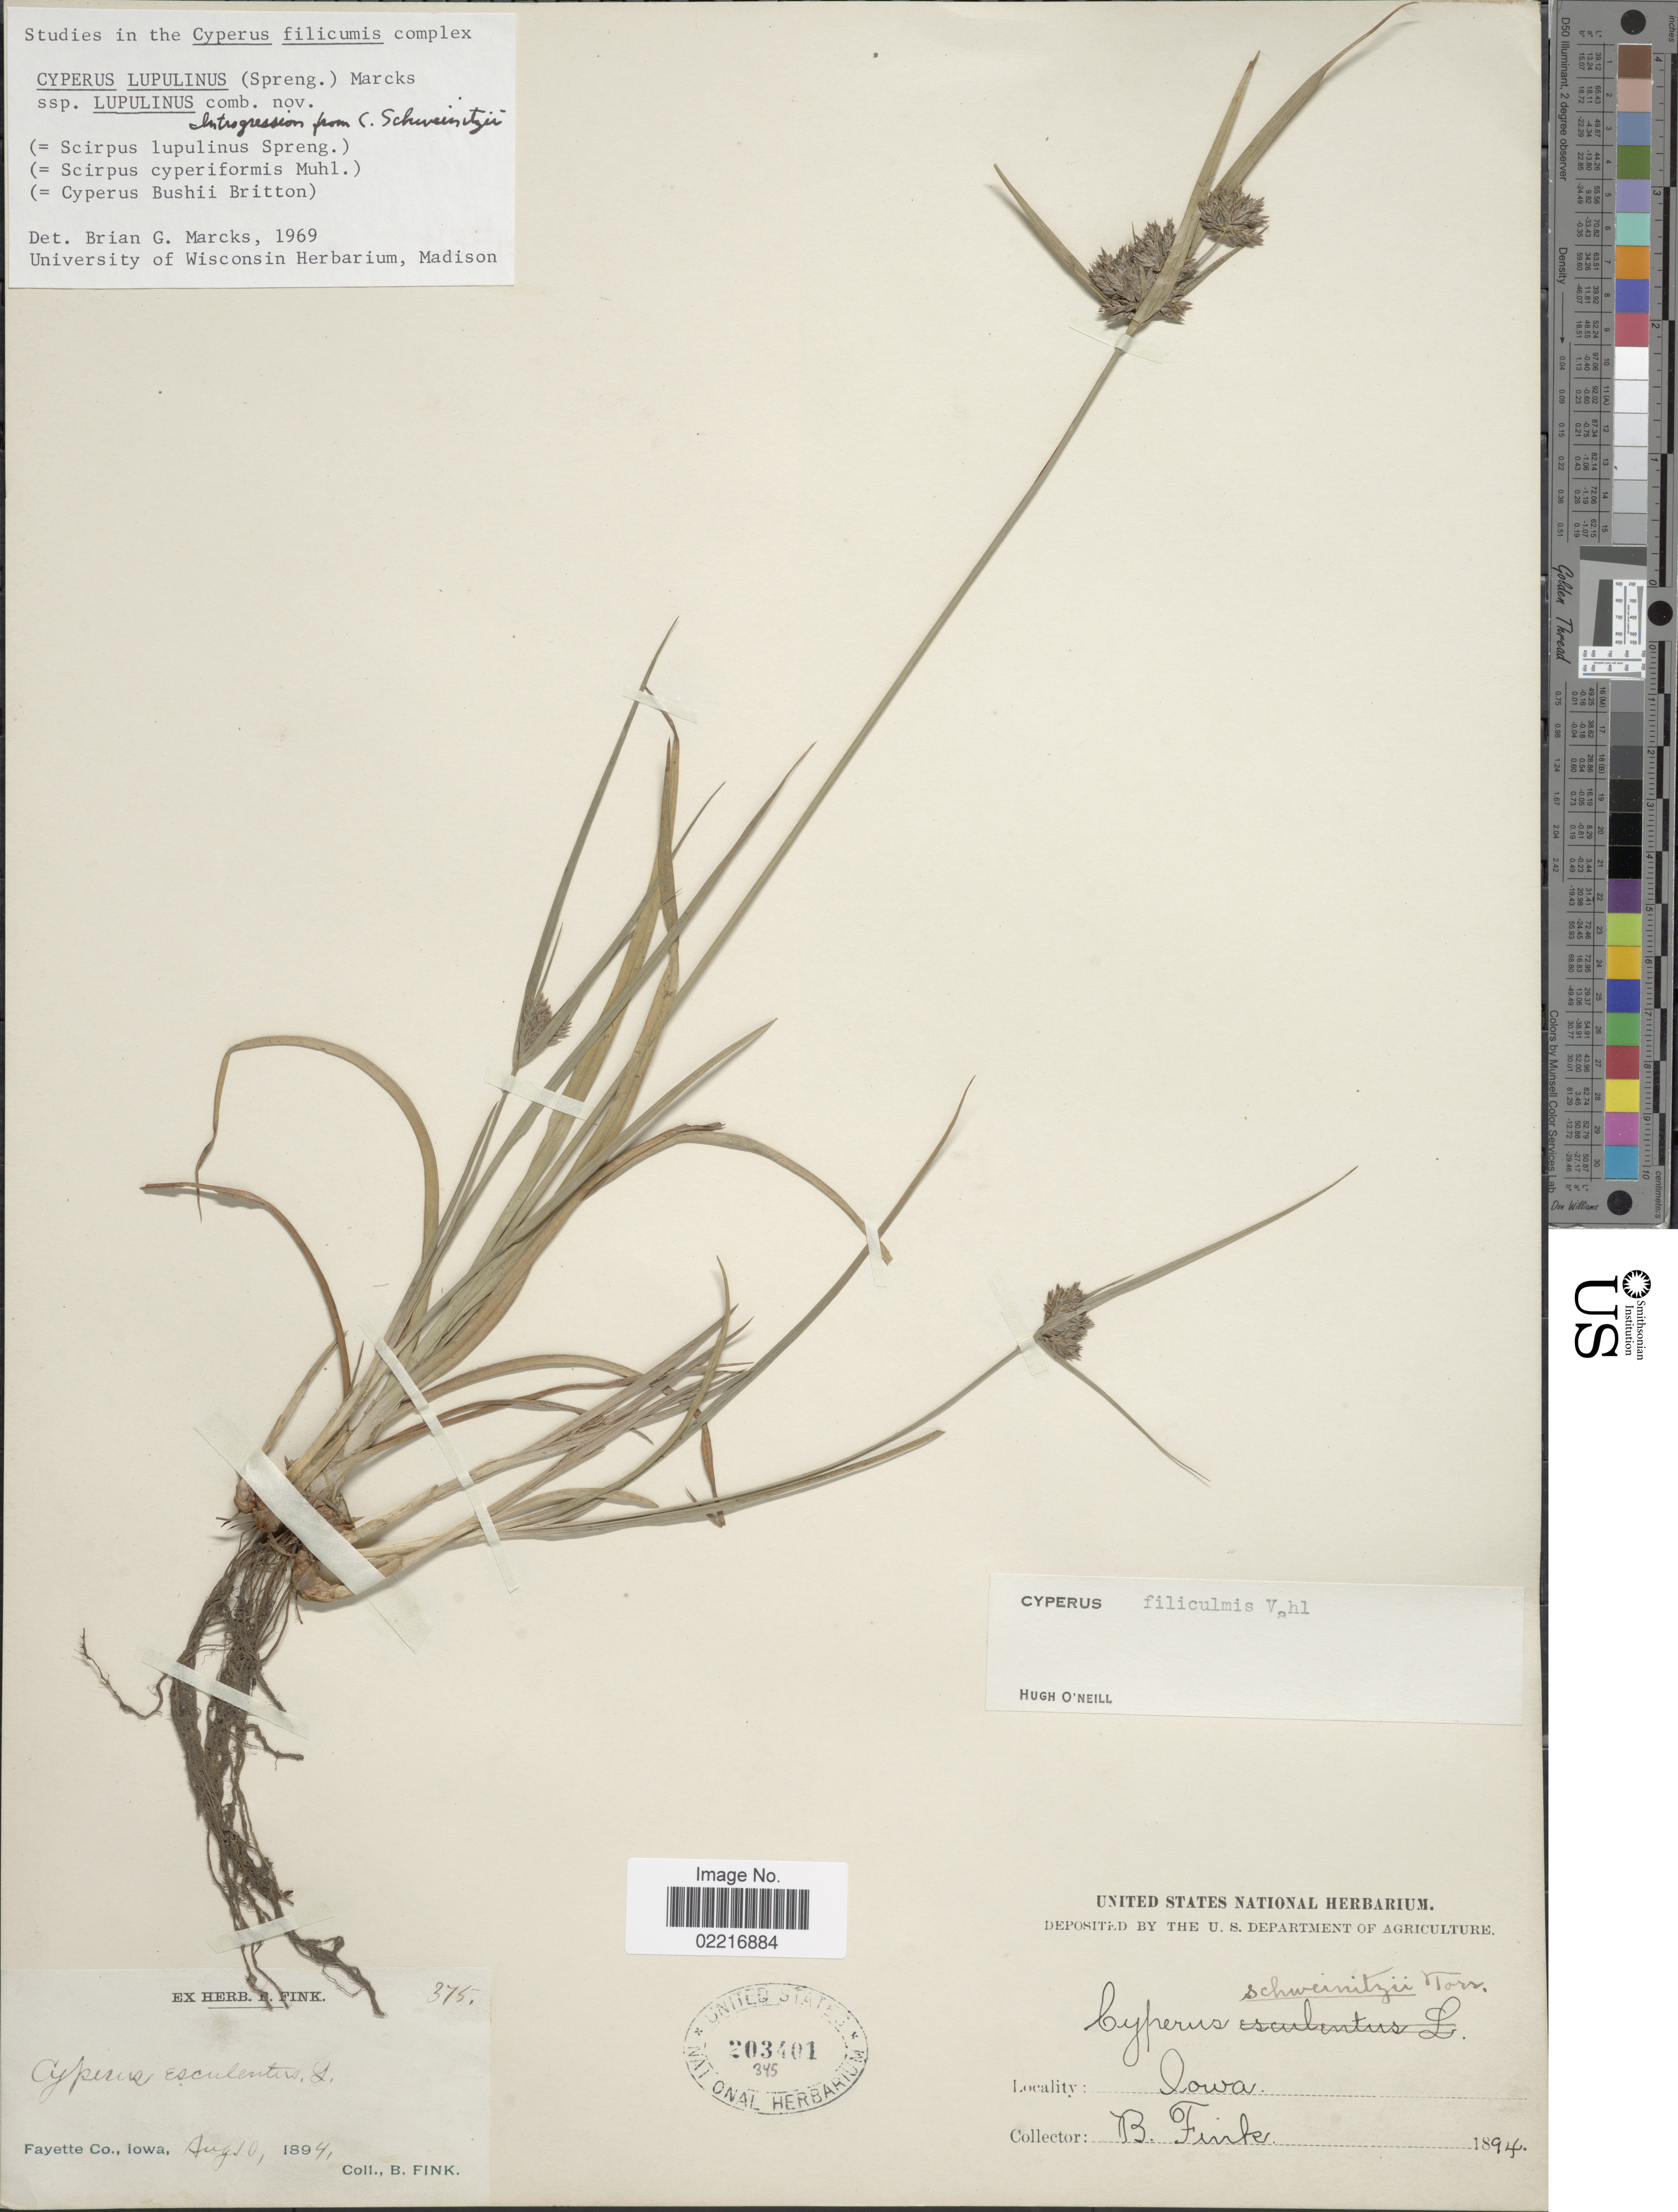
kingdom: Plantae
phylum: Tracheophyta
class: Liliopsida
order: Poales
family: Cyperaceae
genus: Cyperus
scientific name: Cyperus lupulinus subsp. lupulinus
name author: (Spreng.) Marcks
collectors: B. Fink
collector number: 375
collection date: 1894-08-10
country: United States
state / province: Iowa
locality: Fayette Co.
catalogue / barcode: US 203401